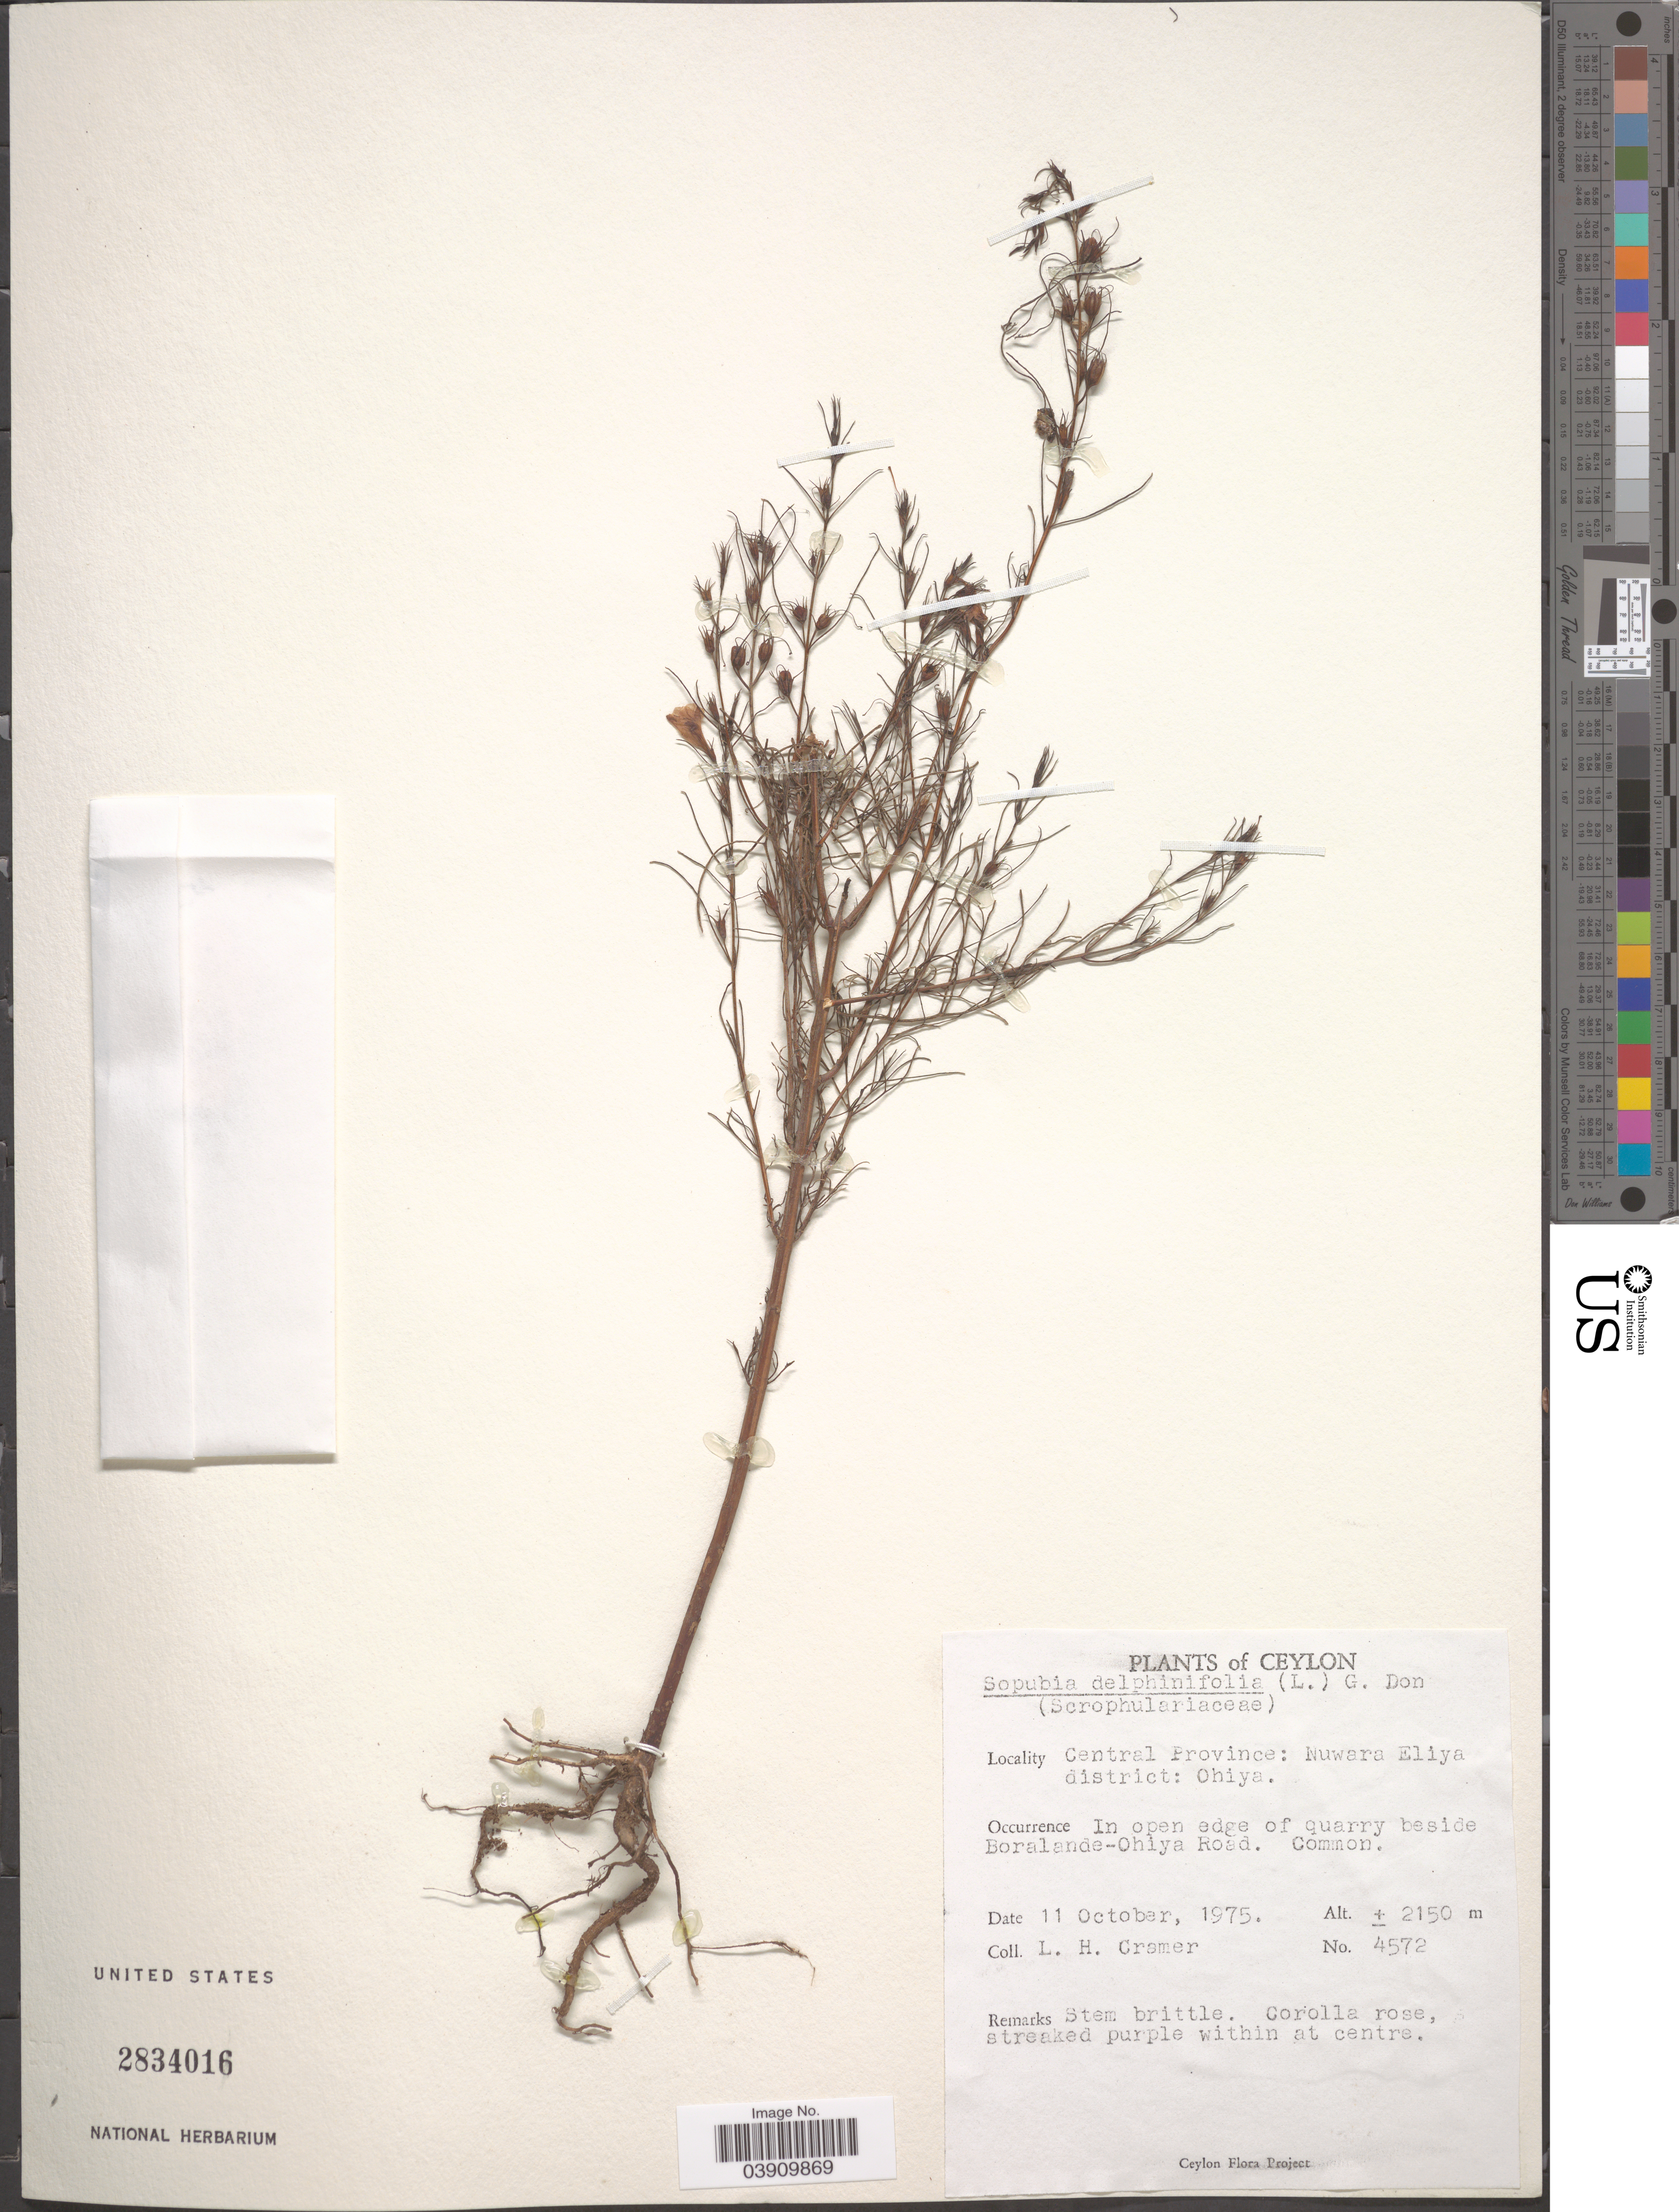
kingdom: Plantae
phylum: Tracheophyta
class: Magnoliopsida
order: Lamiales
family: Orobanchaceae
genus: Sopubia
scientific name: Sopubia delphinifolia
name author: G. Don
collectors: L. H. Cramer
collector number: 4572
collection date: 1975-10-11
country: Sri Lanka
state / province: Central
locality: Nuwara Eliya district: Ohiya. In open edge of quarry beside Boralande-Ohiya Road.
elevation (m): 2150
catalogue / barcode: US 2834016